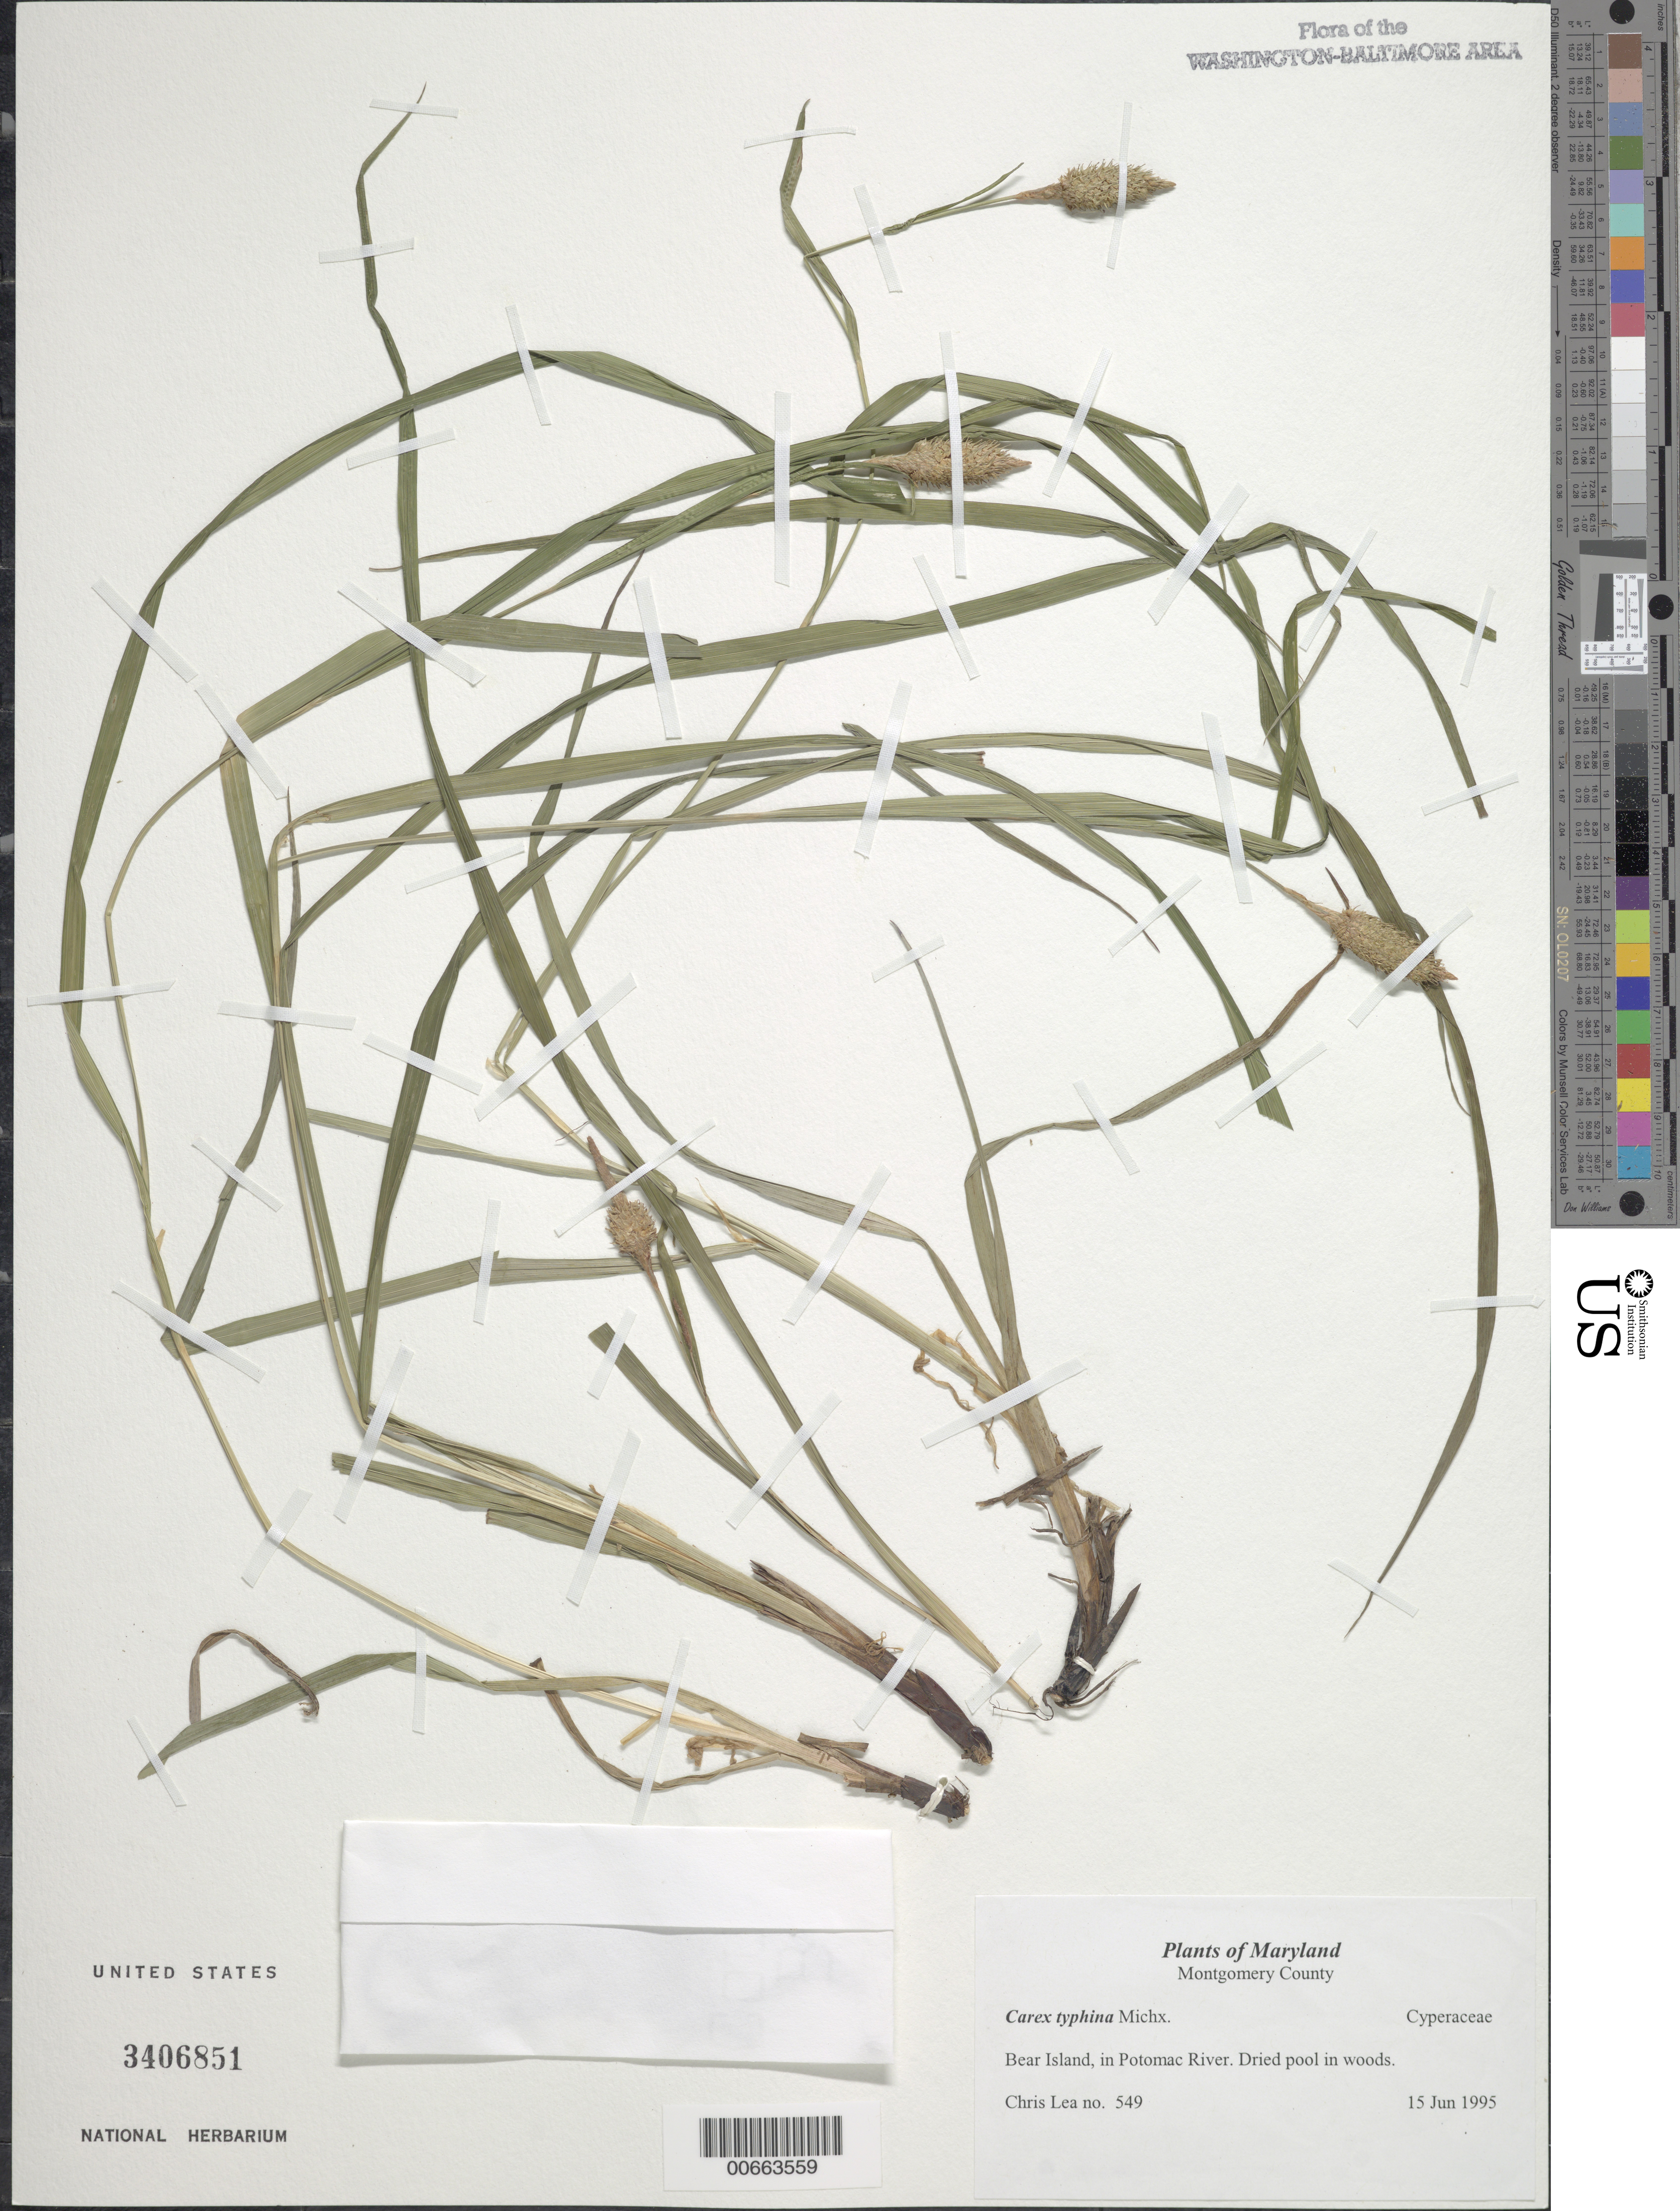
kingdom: Plantae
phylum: Tracheophyta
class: Liliopsida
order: Poales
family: Cyperaceae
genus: Carex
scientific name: Carex typhina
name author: Michx.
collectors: C. Lea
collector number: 549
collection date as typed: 15 Jun 1995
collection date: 1995-06-15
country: United States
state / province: Maryland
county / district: Montgomery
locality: Bear Island, in Potomac River.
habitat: Dried pool in woods.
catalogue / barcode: US 3406851